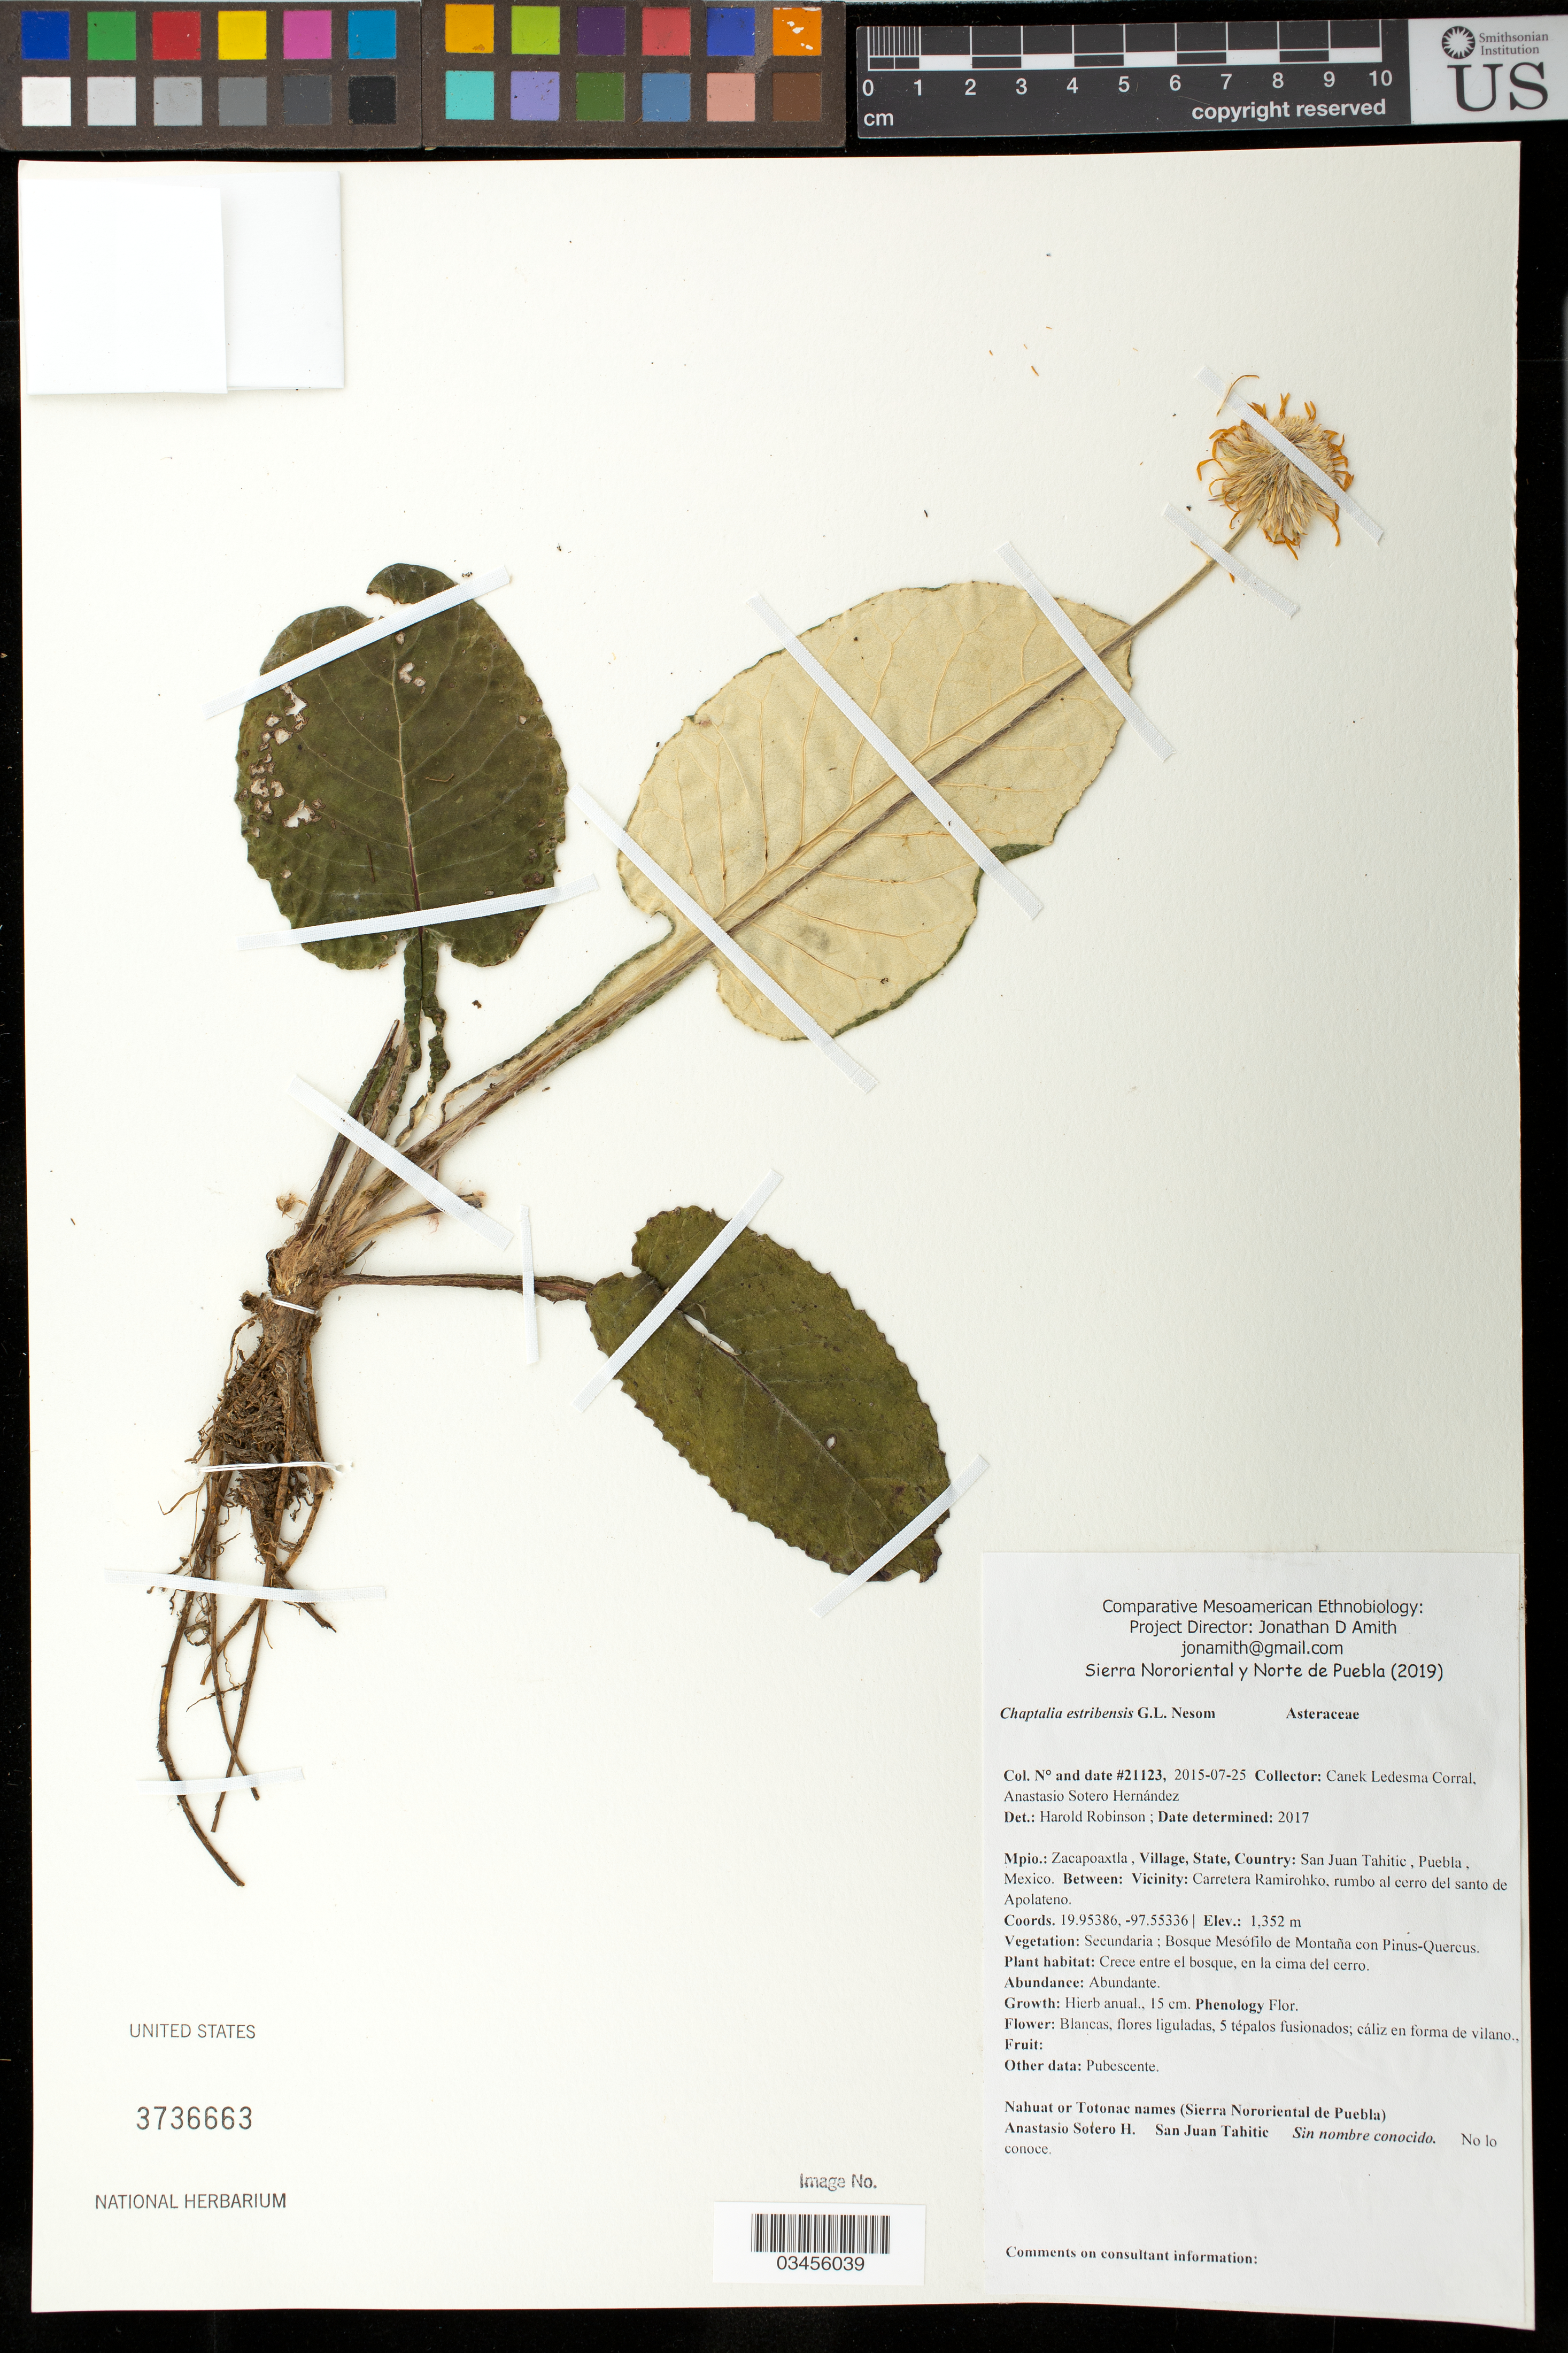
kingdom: Plantae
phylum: Tracheophyta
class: Magnoliopsida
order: Asterales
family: Asteraceae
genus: Chaptalia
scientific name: Chaptalia estribensis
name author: G.L. Nesom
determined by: Robinson, Harold E., (US)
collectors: Canek Ledesma C. & A. Sotero H.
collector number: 21123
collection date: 2015-07-25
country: México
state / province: Puebla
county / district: Zacapoaxtla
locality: PUEBLO: San Juan Tahitic; LOCALIDAD EXACTA: Carretera Ramirohko, rumbo al cerro del Santo de Apolateno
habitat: Bosque mesófilo de montaña con Pinus-Quercus | Crece entre el bosque, en la cima del cerro.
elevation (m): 1352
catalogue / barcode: US 3736663